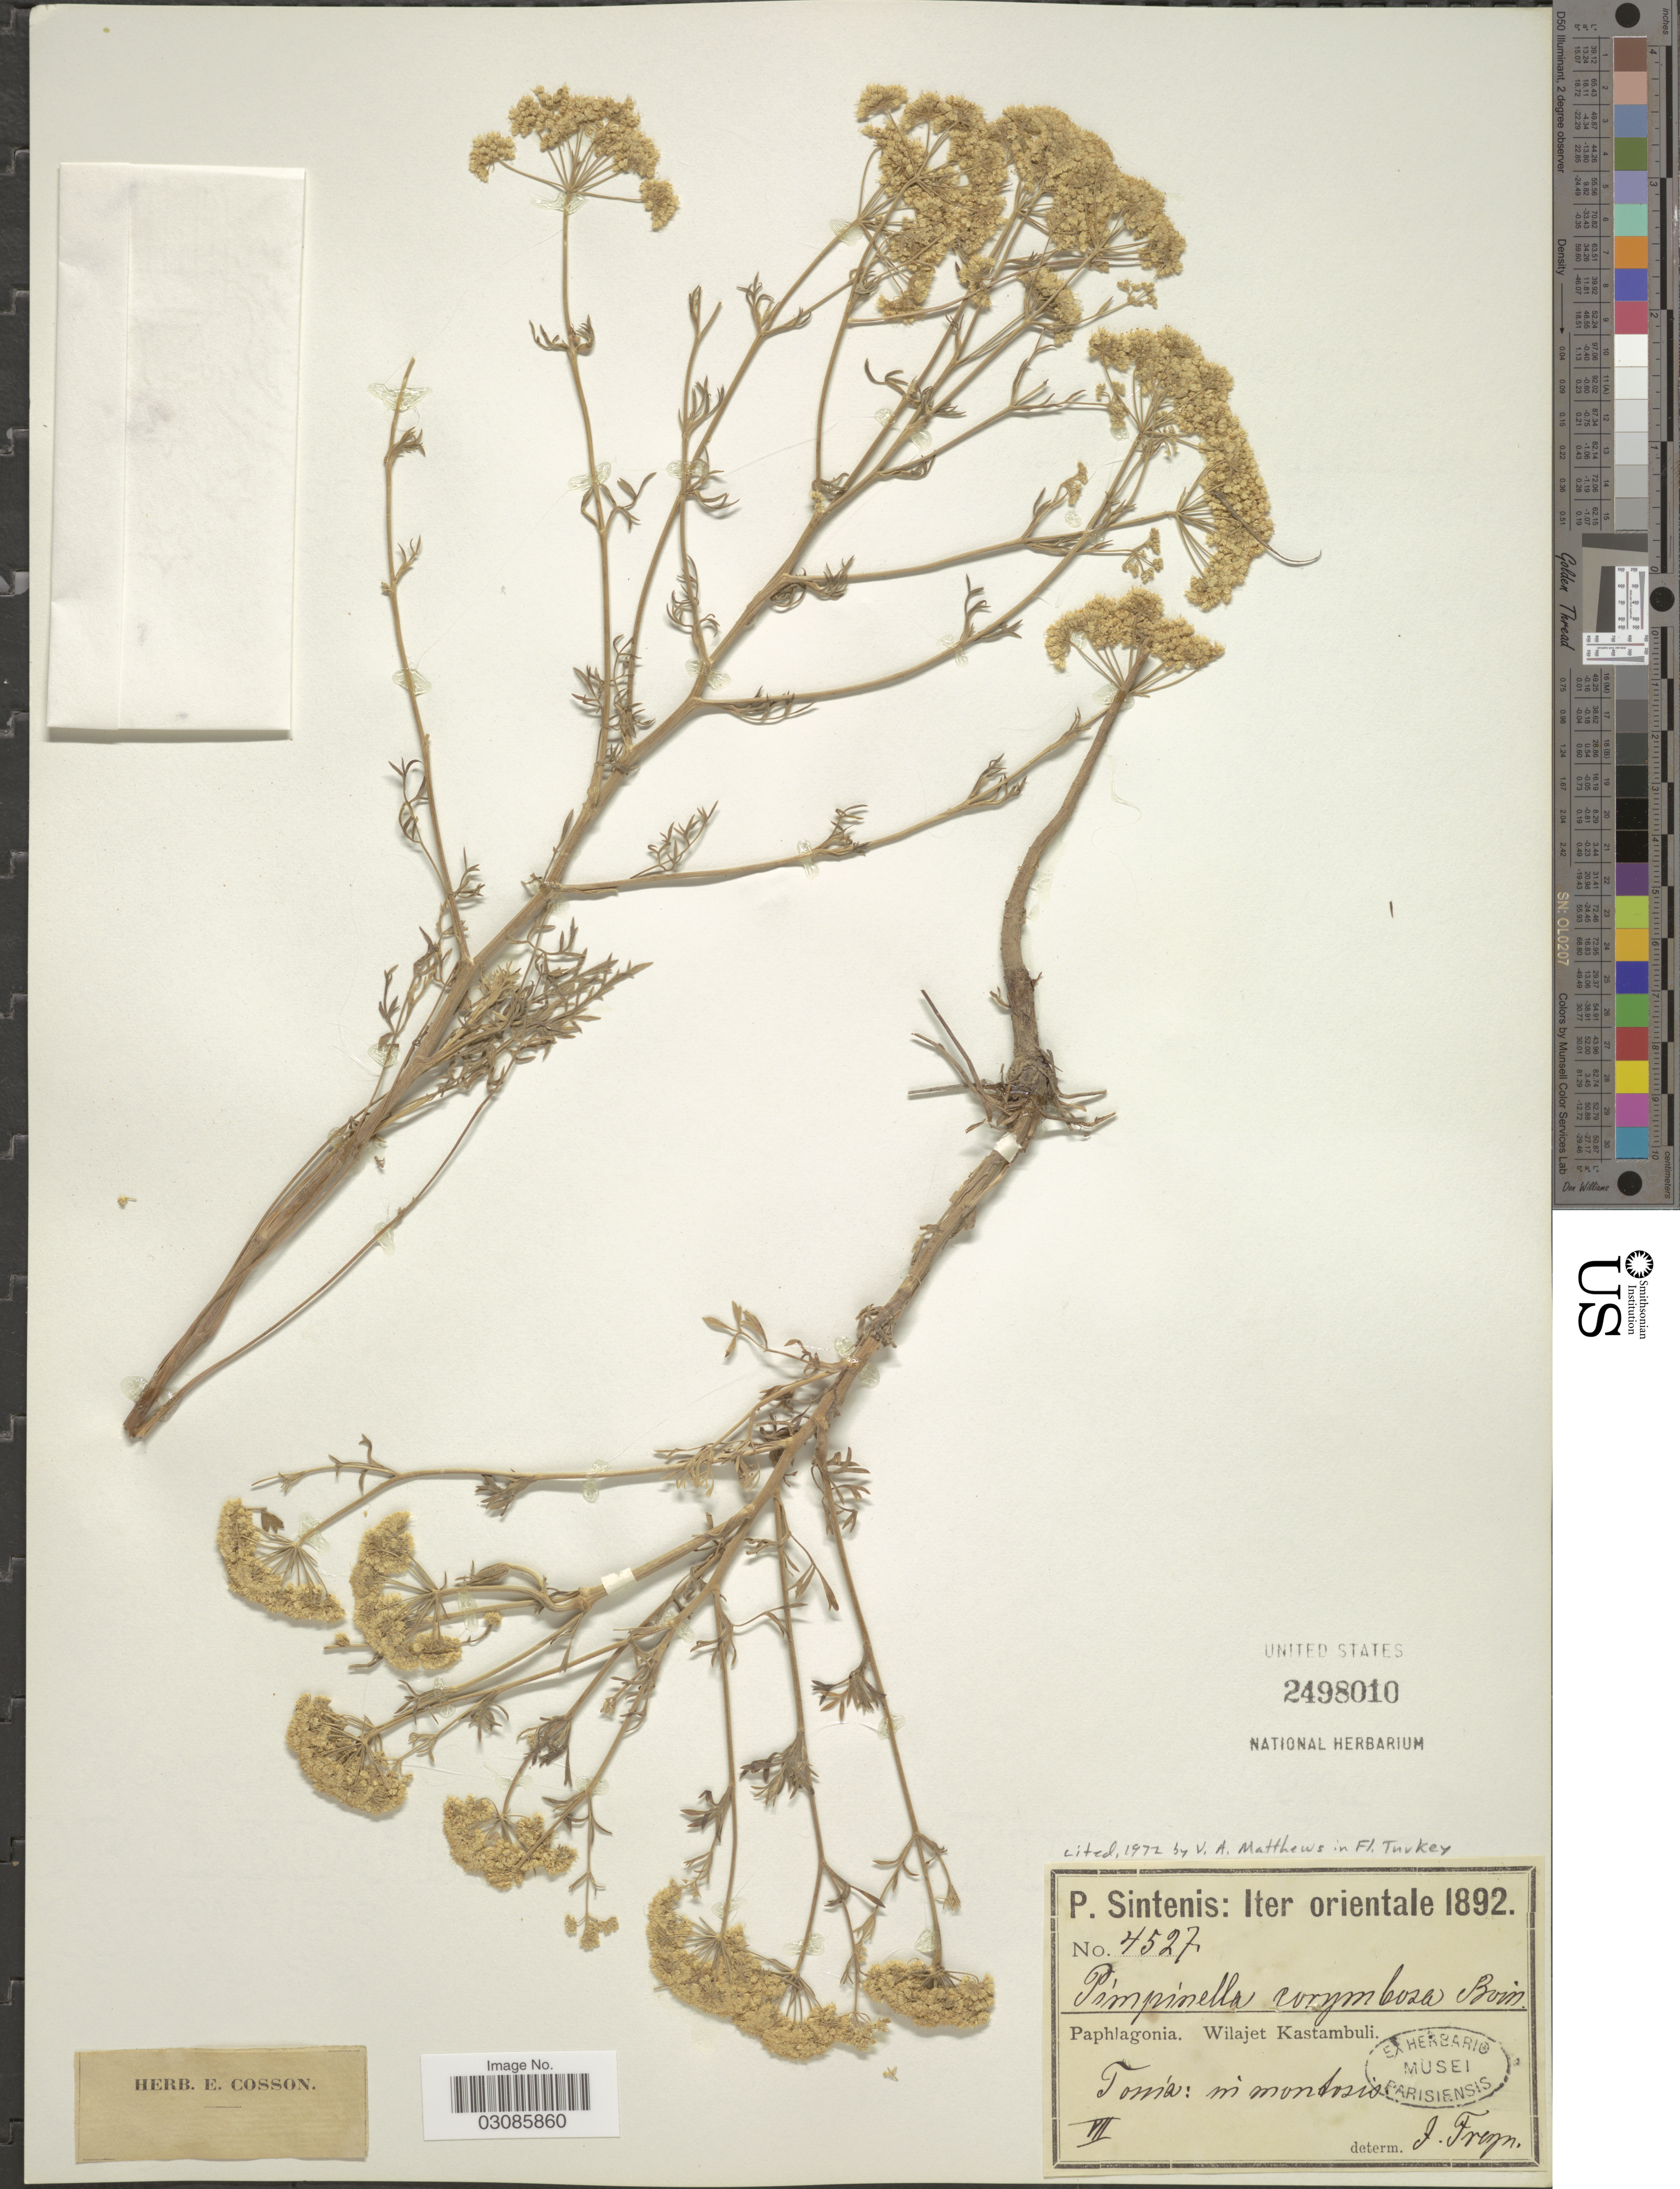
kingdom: Plantae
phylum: Tracheophyta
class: Magnoliopsida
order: Apiales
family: Apiaceae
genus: Pimpinella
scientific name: Pimpinella corymbosa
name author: Boiss.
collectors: P. Sintenis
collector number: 4527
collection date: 1892-07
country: Turkey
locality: Iter orientale, Paphlagonia. Wilajet Kastambuli. Tomá: in montosis.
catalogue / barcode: US 2498010